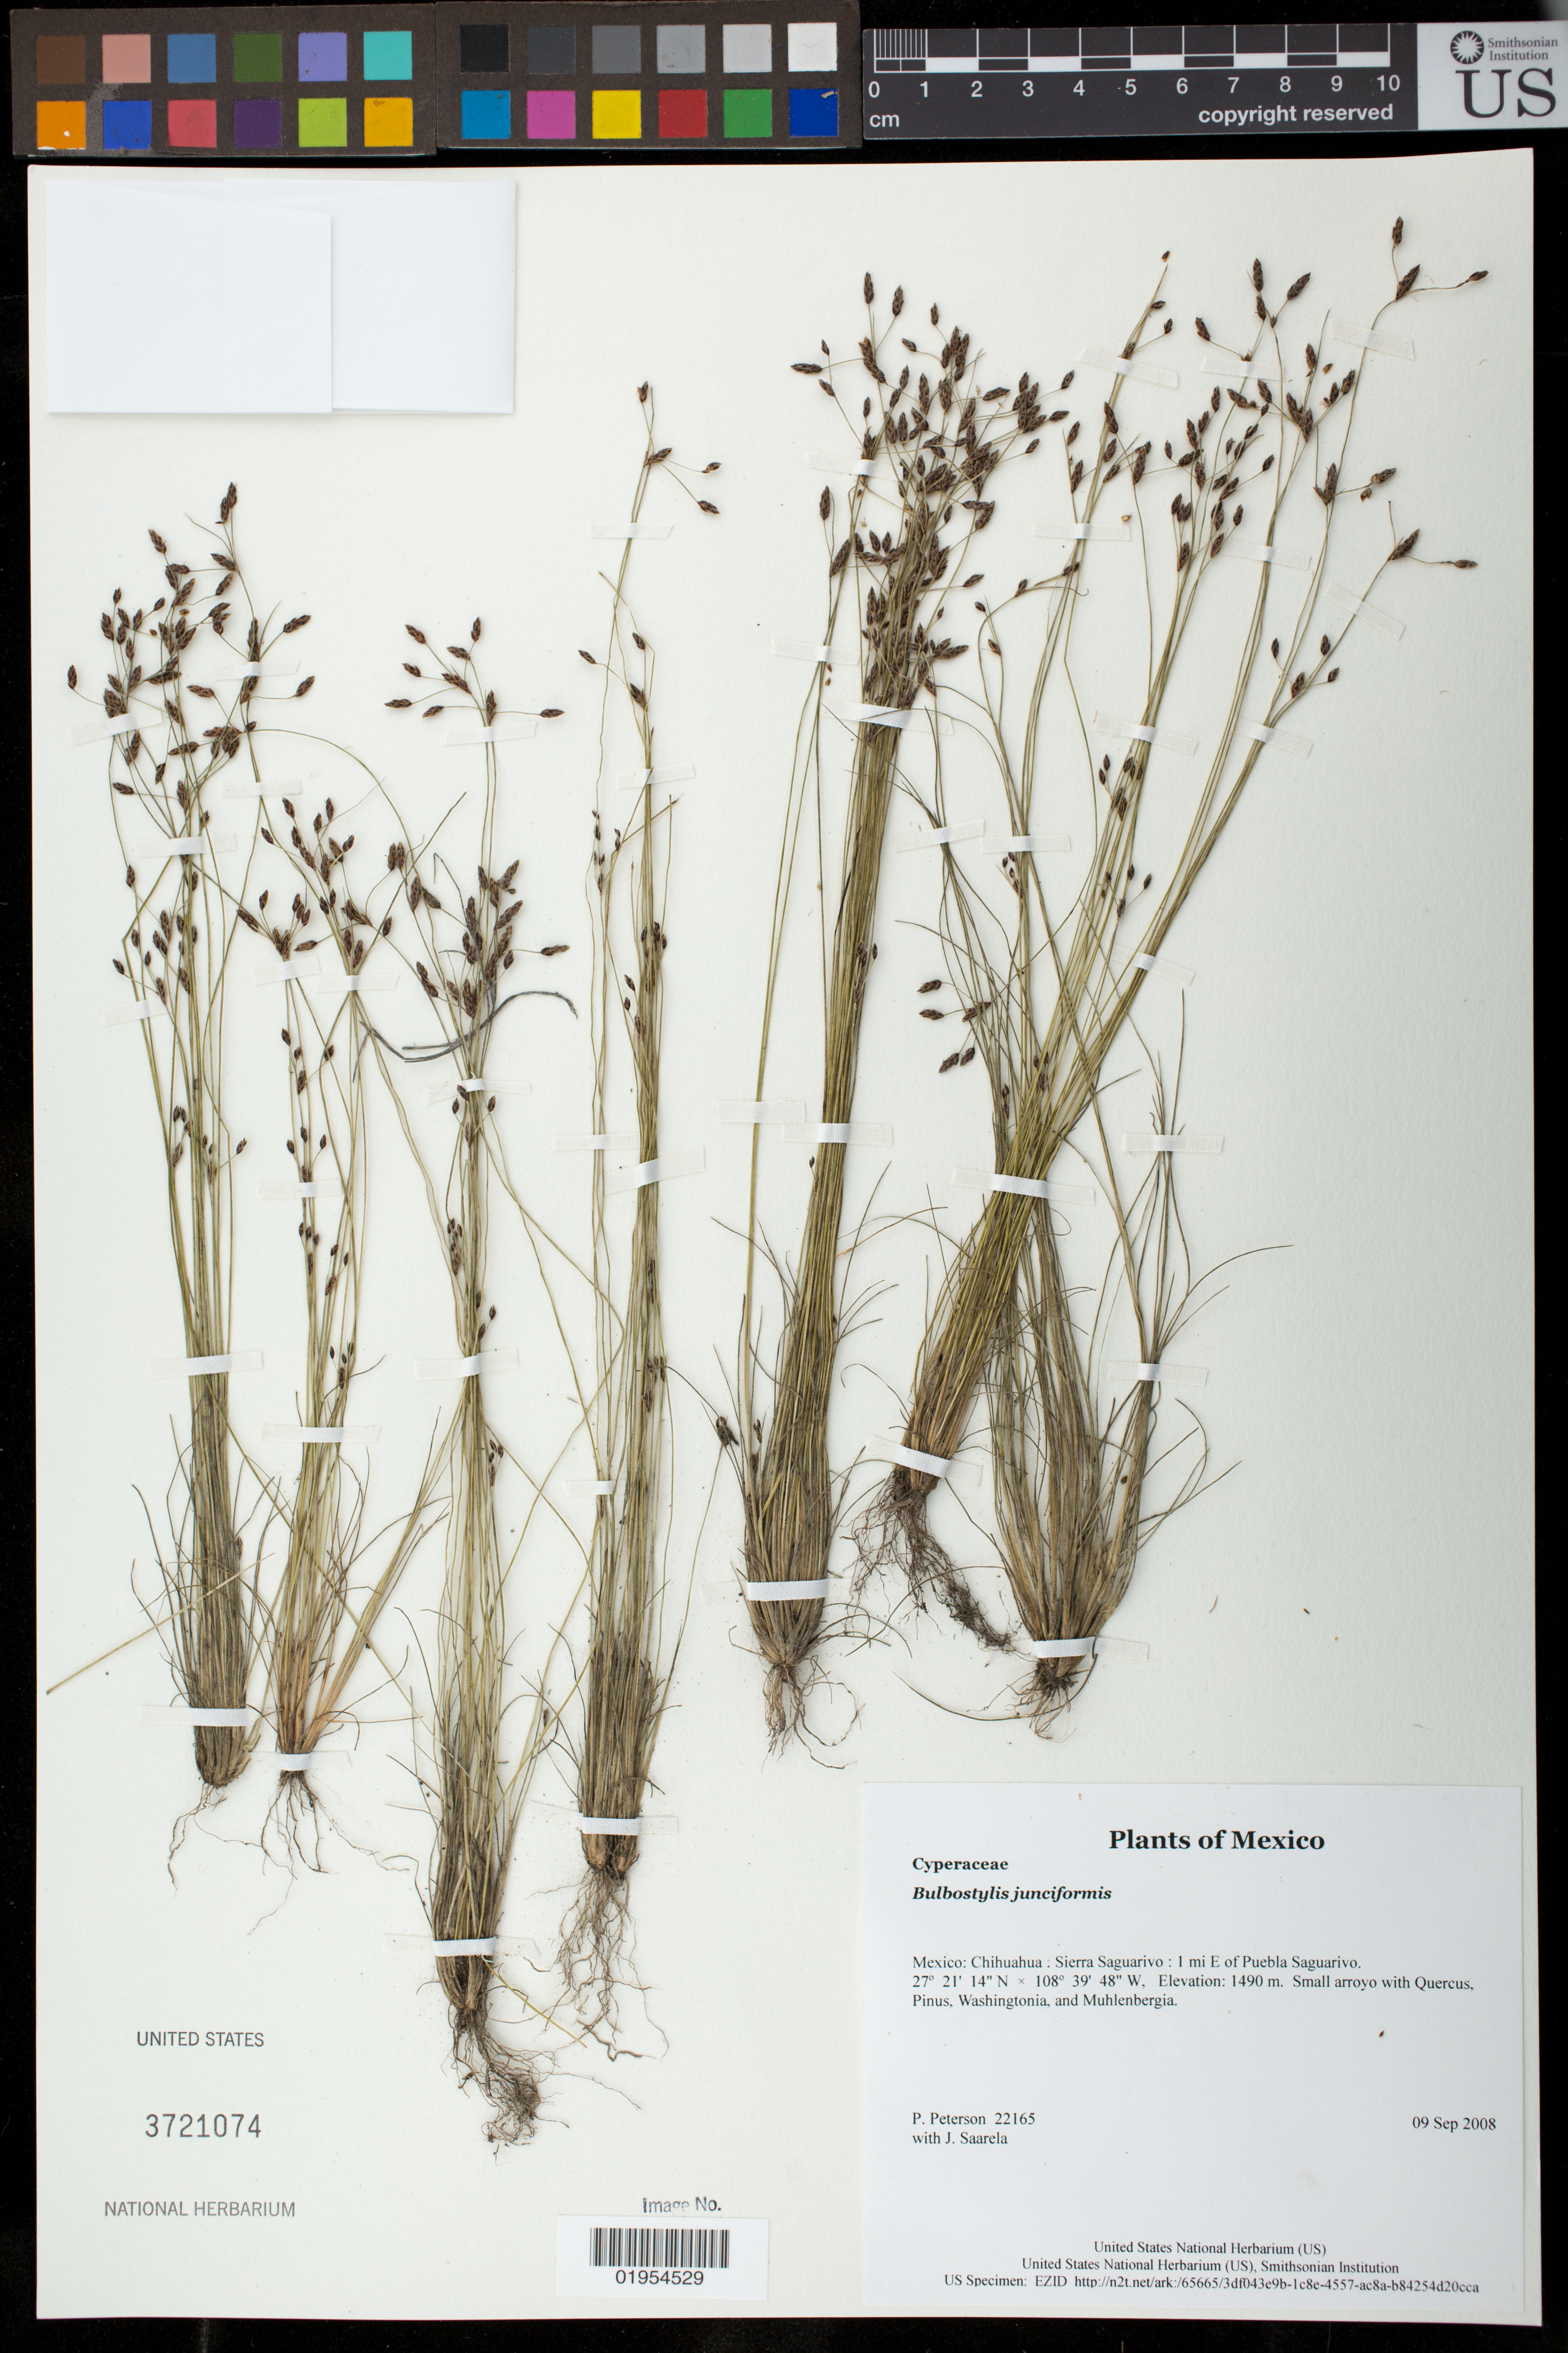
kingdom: Plantae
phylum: Tracheophyta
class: Liliopsida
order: Poales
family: Cyperaceae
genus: Bulbostylis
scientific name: Bulbostylis juncoides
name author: (Vahl) Kük. ex Herter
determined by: Strong, Mark T., (BOT), Smithsonian Institution - National Museum of Natural History (UNITED STATES)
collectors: P. M. Peterson & J. Saarela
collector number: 22165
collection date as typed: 09 Sep 2008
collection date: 2008-09-09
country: Mexico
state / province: Chihuahua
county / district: Sierra Saguarivo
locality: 1 mi E of Puebla Saguarivo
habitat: Small arroyo with Quercus, Pinus, Washingtonia, and Muhlenbergia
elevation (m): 1490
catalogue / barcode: US 3721074